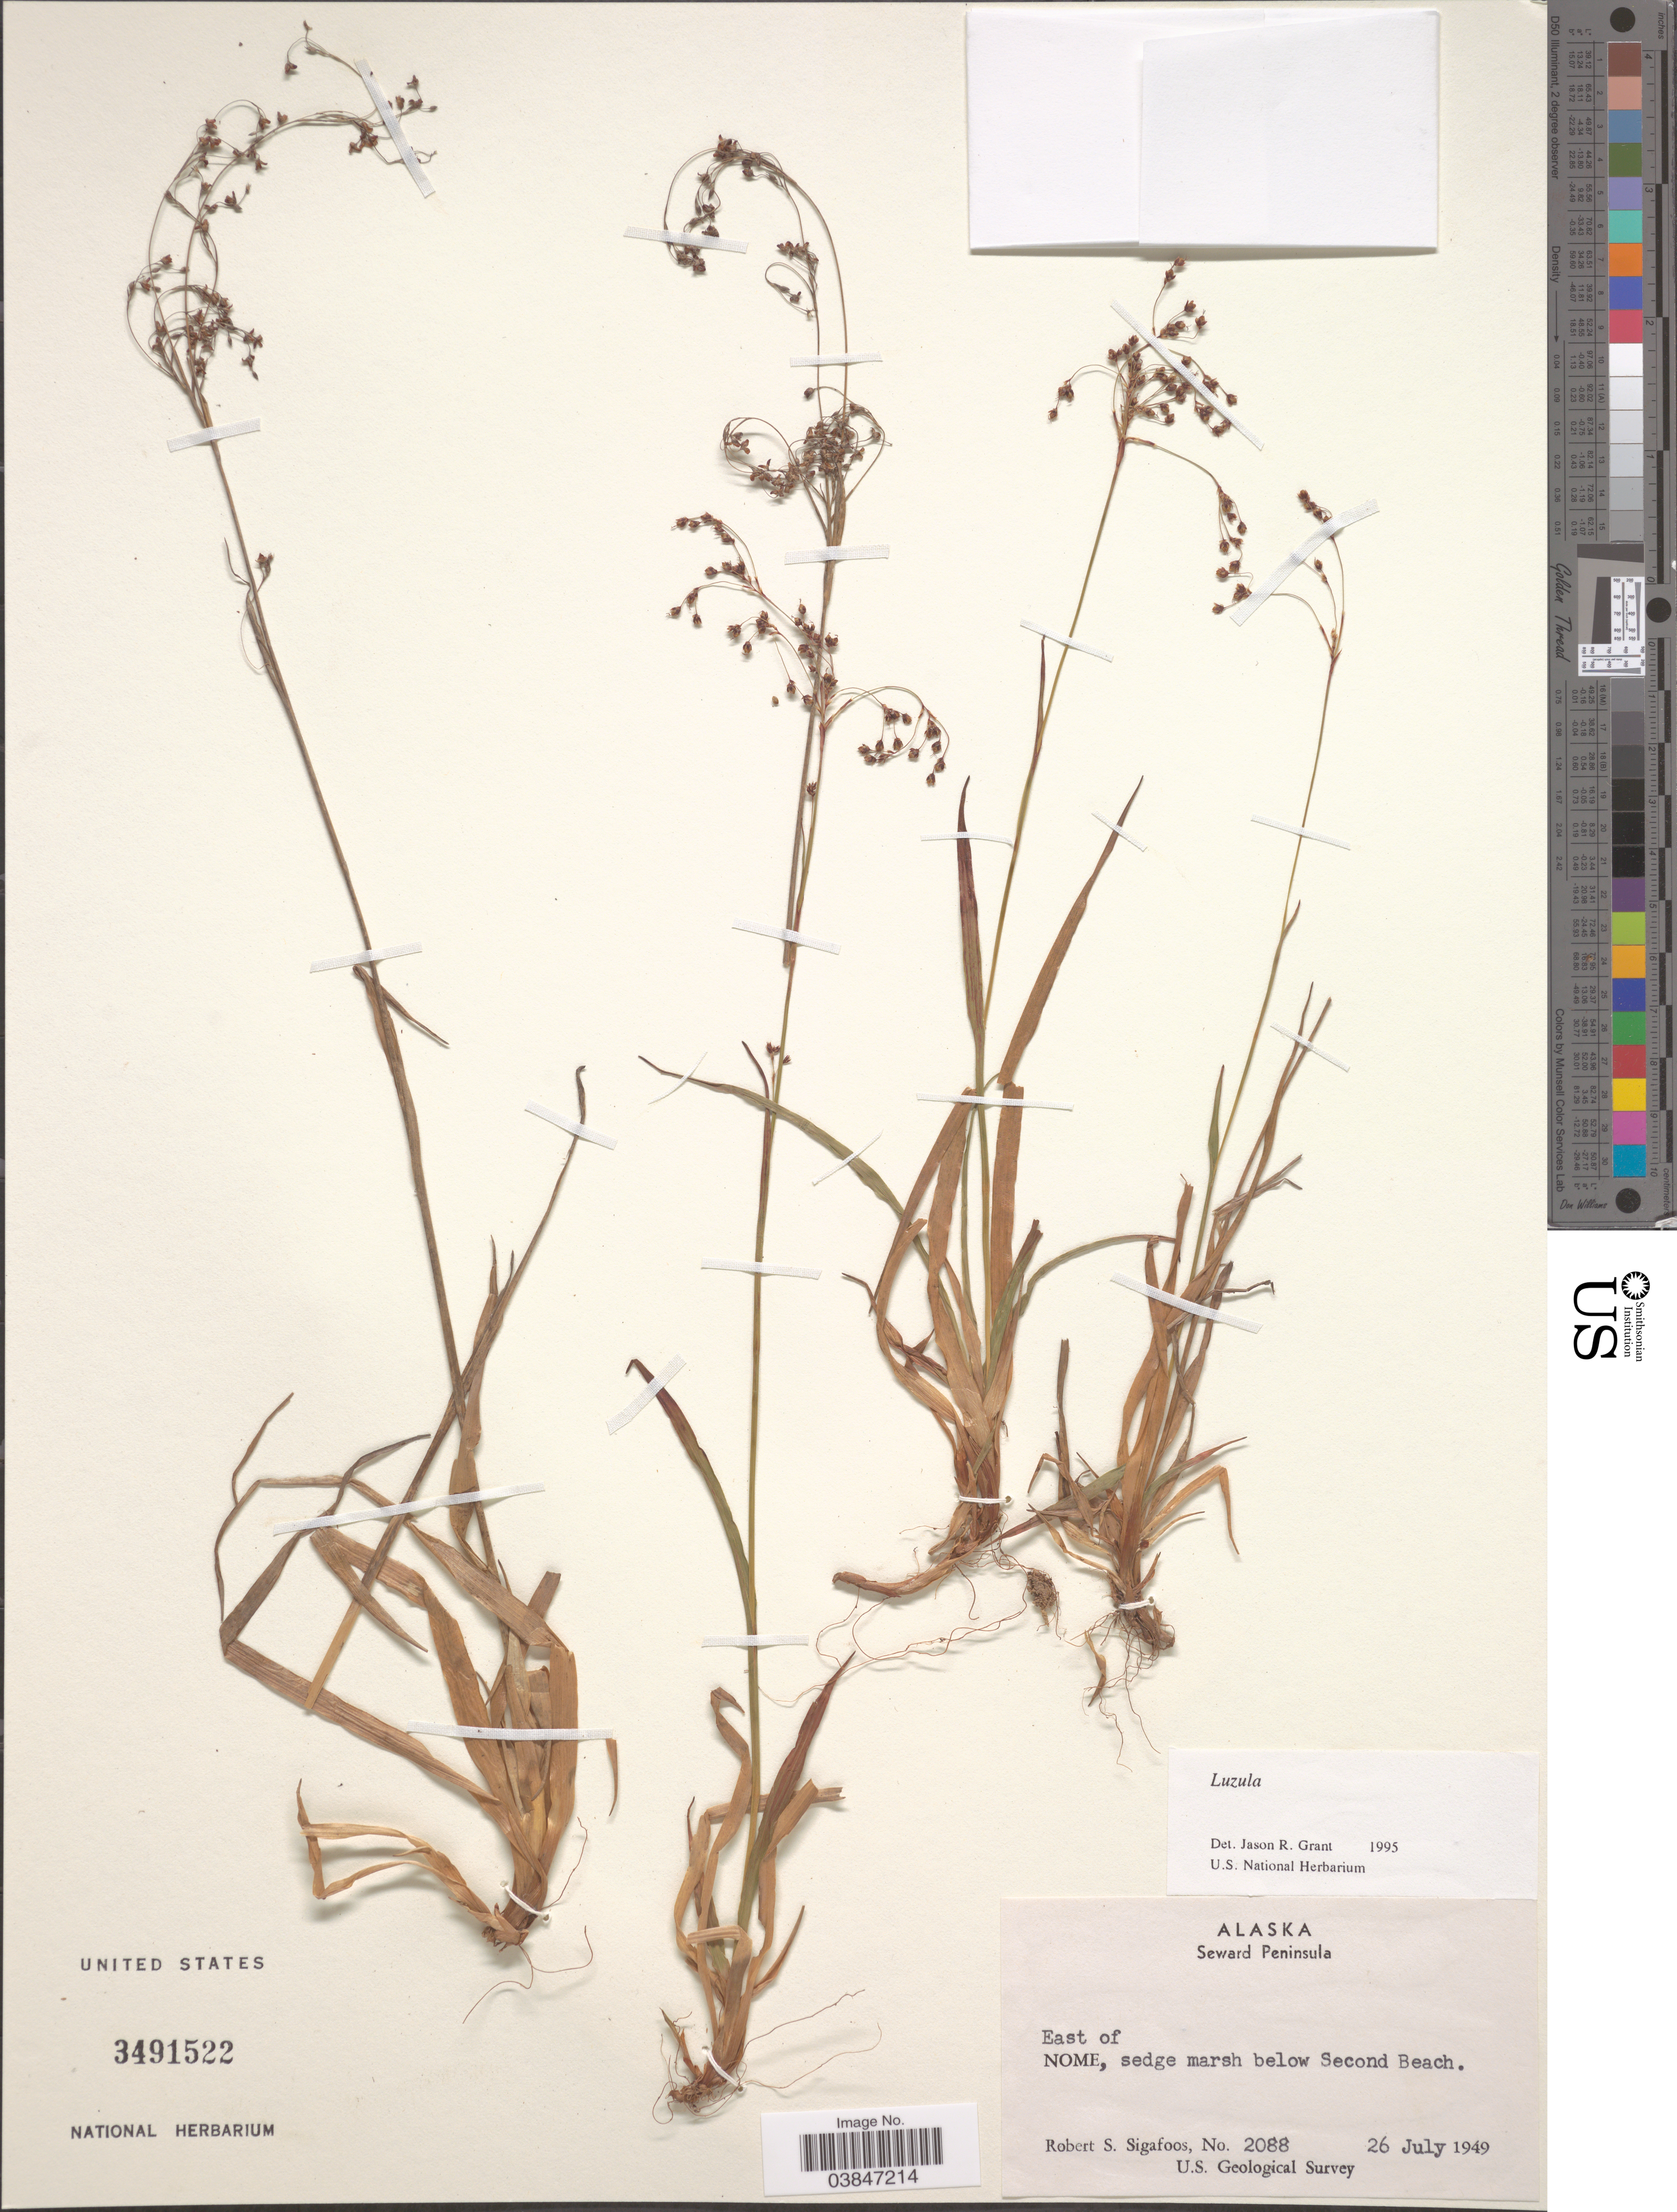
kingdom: Plantae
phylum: Tracheophyta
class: Liliopsida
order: Poales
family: Juncaceae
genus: Luzula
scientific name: Luzula sp.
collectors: R. Sigafoos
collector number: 2088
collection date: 1949-07-26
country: United States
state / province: Alaska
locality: Seward Peninsula. East of Nome, sedge marsh below Second Beach.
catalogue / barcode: US 3491522